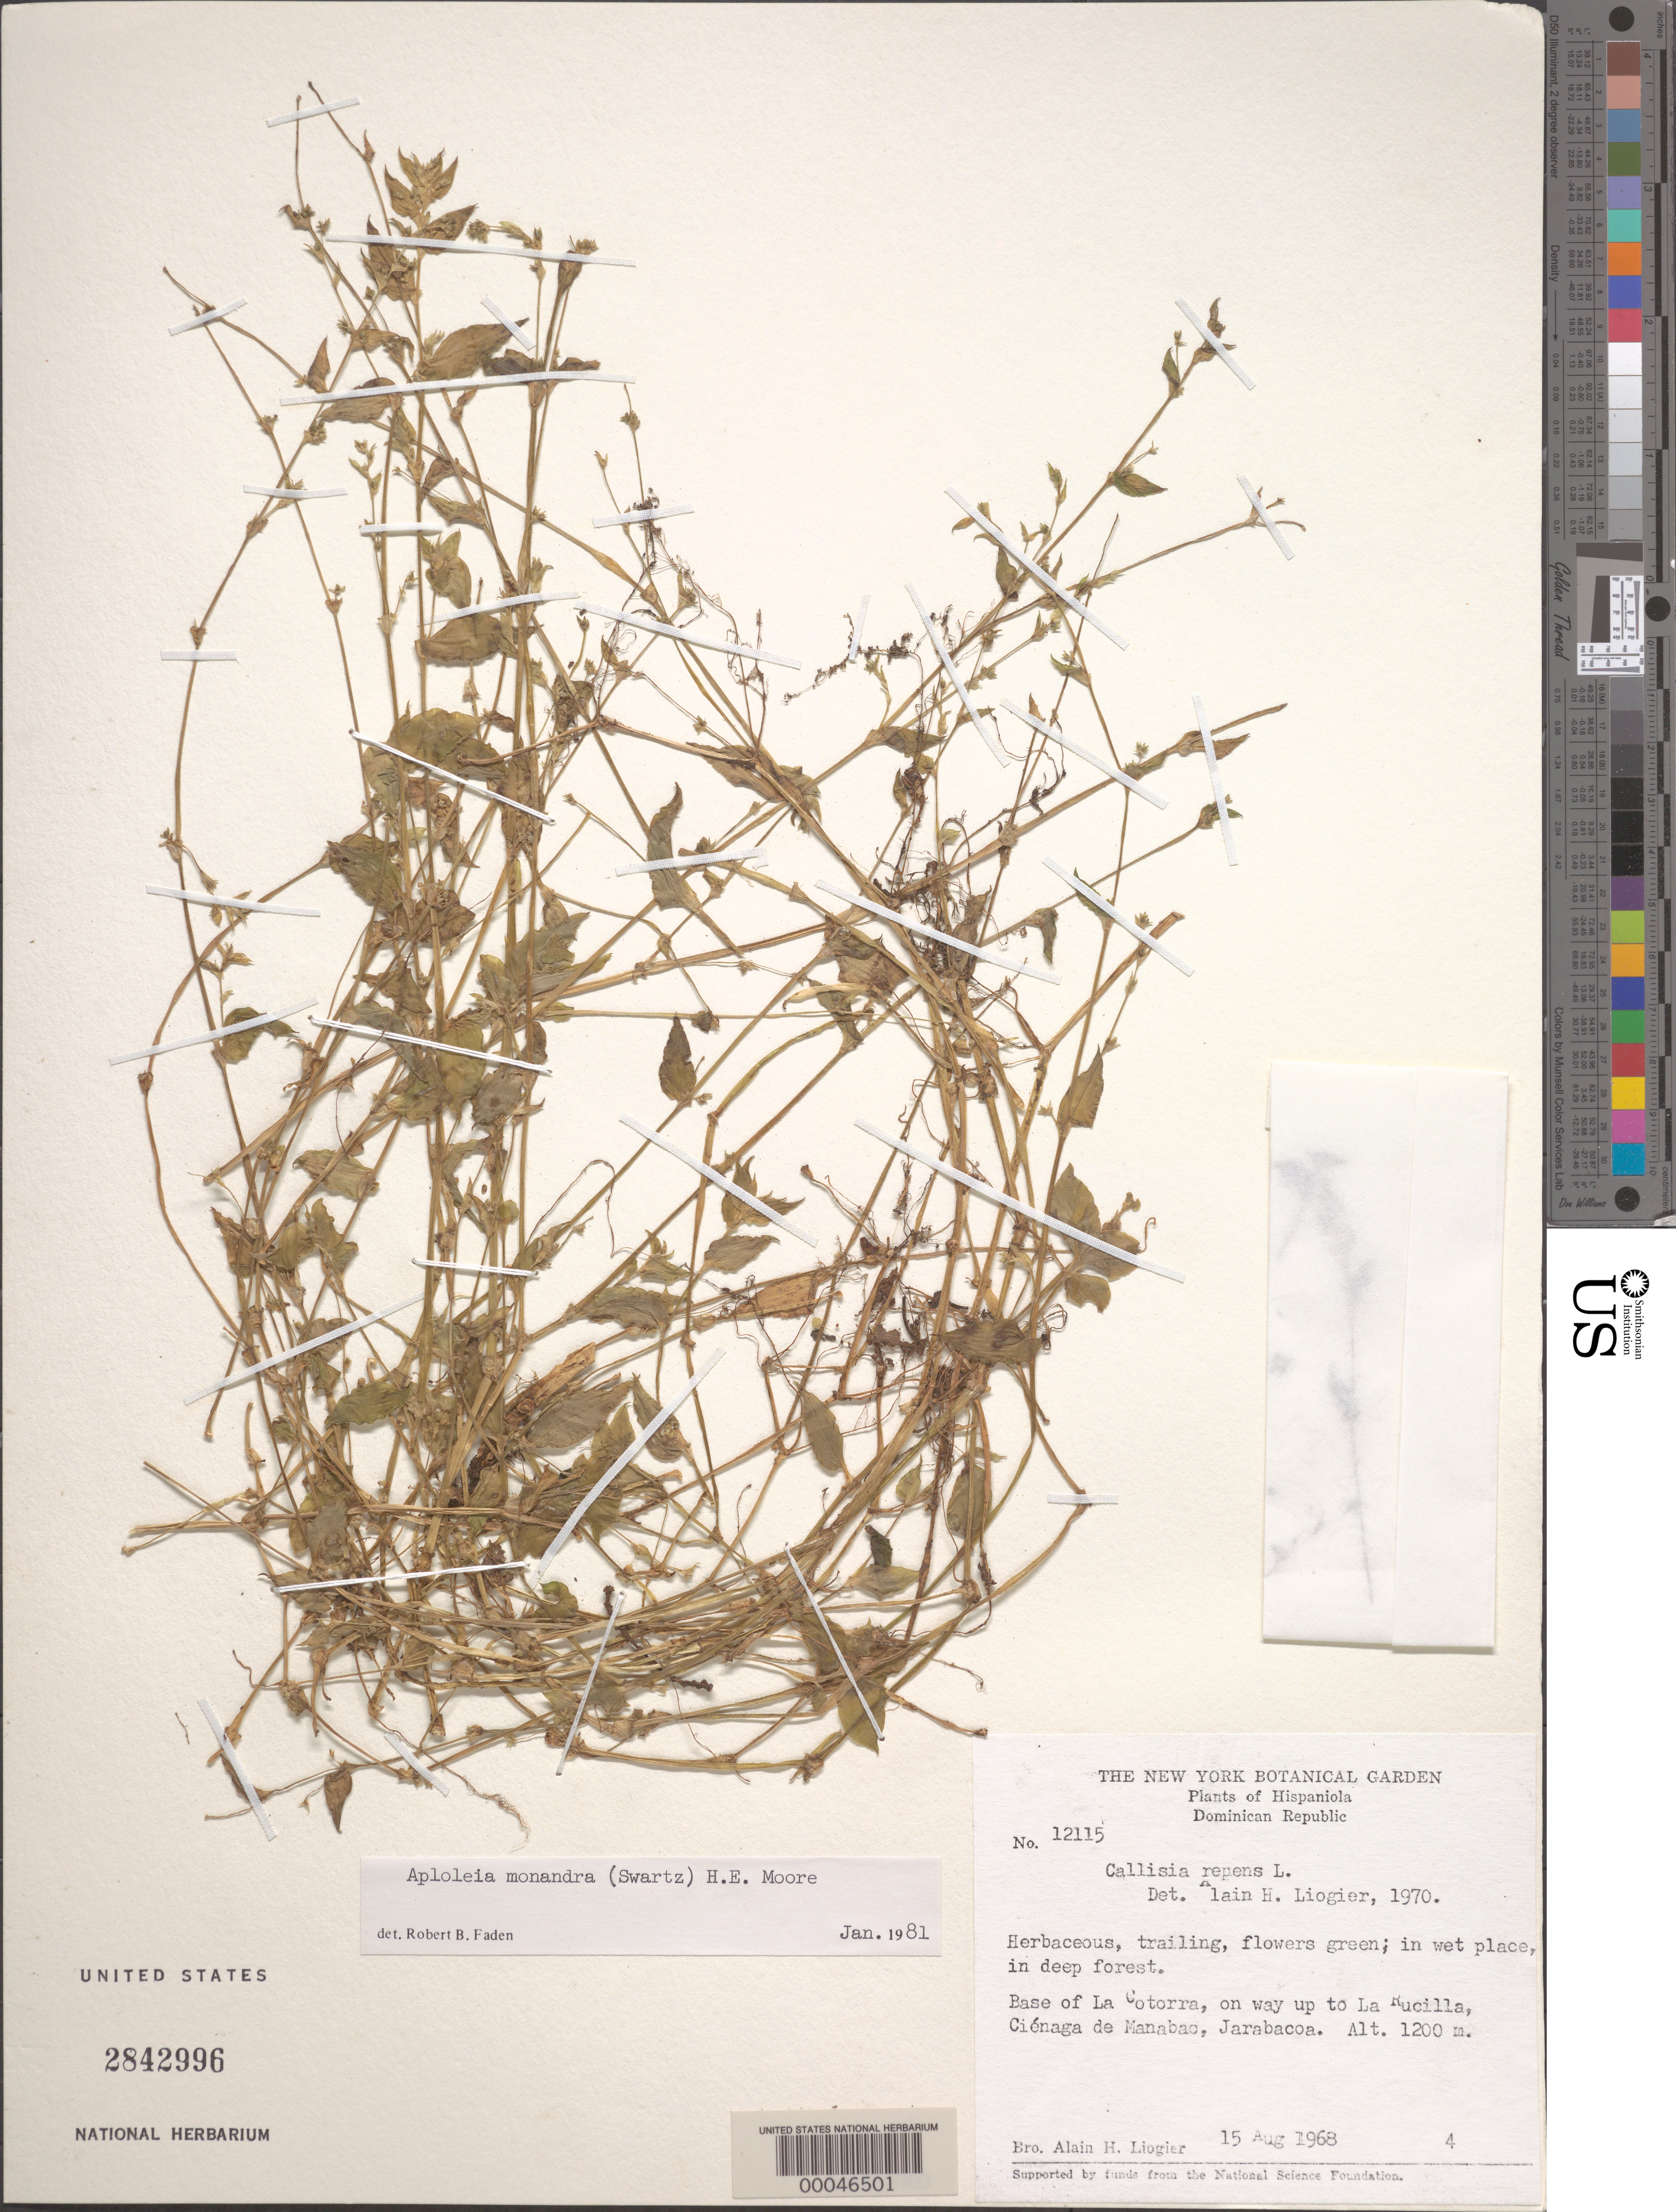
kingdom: Plantae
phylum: Tracheophyta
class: Liliopsida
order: Commelinales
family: Commelinaceae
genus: Callisia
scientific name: Callisia monandra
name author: (Sw.) Schult. & Schult. f.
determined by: Faden, Robert B., (US), Smithsonian Institution - National Museum of Natural History (UNITED STATES)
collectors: A. H. Liogier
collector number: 12115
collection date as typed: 15 Aug 1968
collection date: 1968-08-15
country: Dominican Republic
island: Hispaniola Island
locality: La cotorra, towards la rucilla, jarabacoa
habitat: Wet area, deep forest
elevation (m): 1200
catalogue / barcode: US 2842996